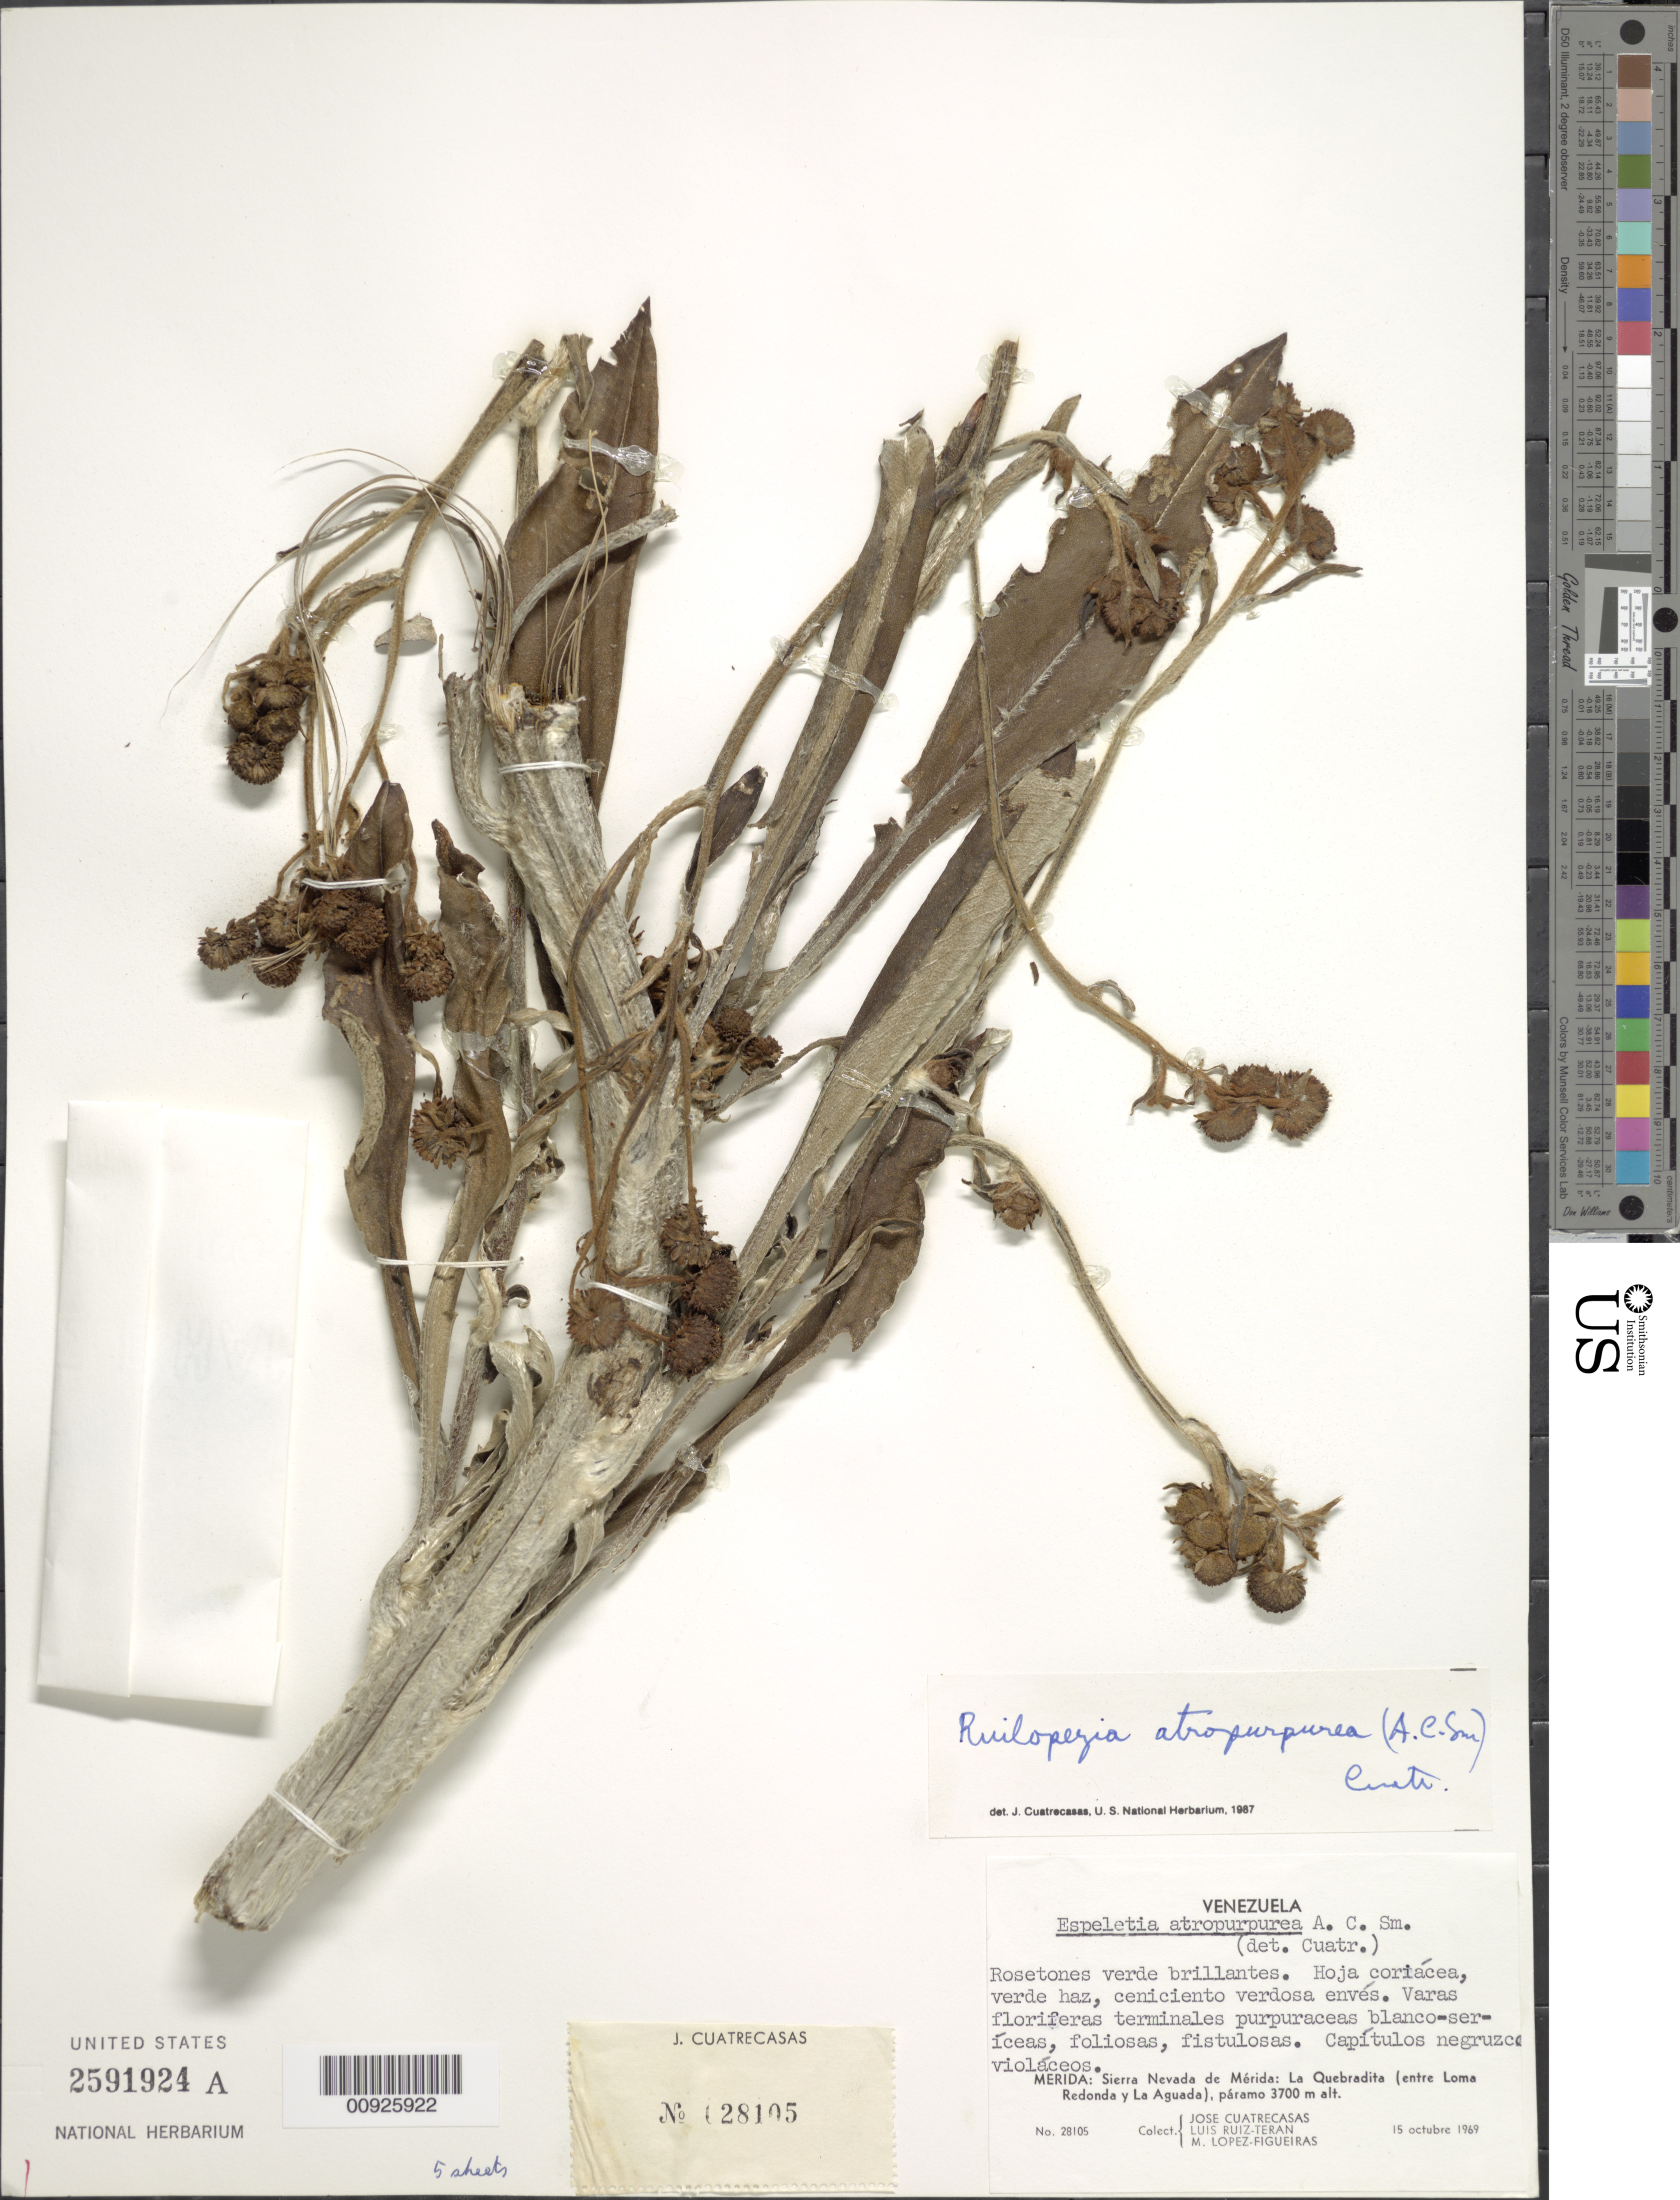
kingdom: Plantae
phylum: Tracheophyta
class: Magnoliopsida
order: Asterales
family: Asteraceae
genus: Ruilopezia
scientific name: Ruilopezia atropurpurea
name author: (A.C. Sm.) Cuatrec.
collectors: J. Cuatrecasas, L. E. Ruíz-Terán & M. López Figueiras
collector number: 28105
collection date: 1969-10-15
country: Venezuela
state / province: Mérida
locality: Sierra Nevada de Mérida: La Quebradita (entre Loma Redonda y La Aguada) páramo.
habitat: Páramo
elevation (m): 3700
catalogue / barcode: US 2591924A